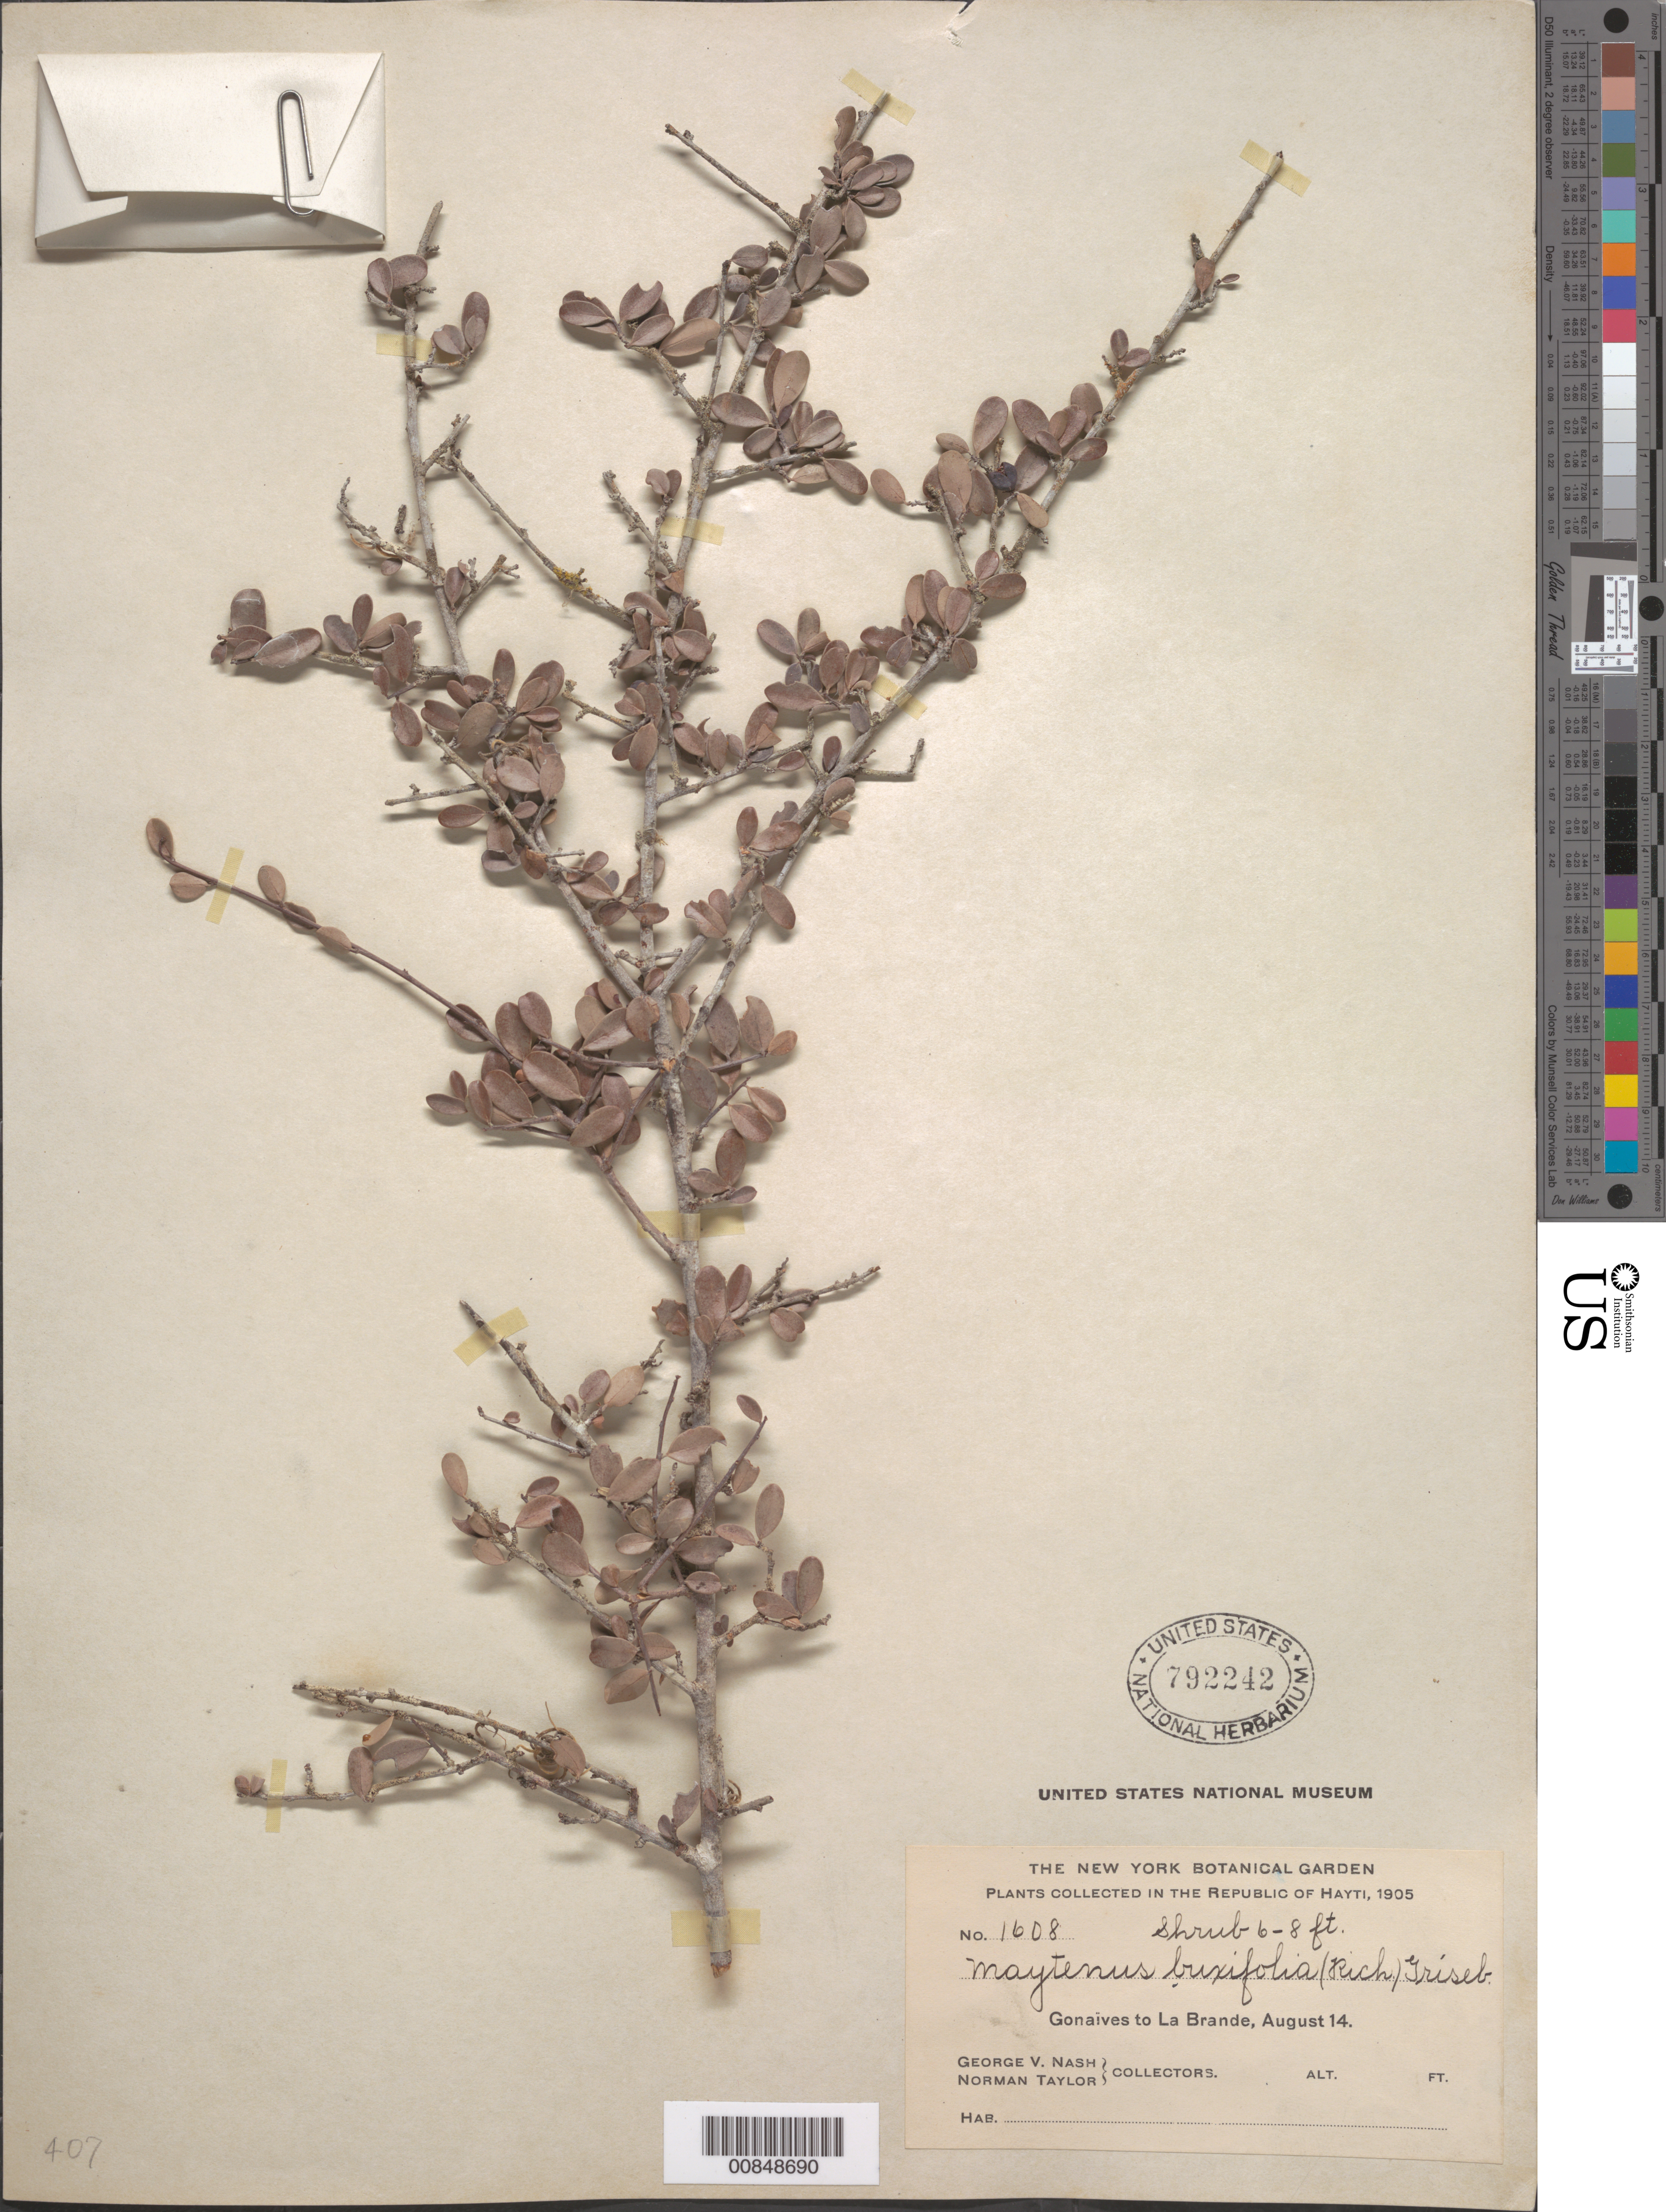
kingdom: Plantae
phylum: Tracheophyta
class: Magnoliopsida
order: Celastrales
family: Celastraceae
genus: Maytenus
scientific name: Maytenus buxifolia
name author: (A. Rich.) Griseb.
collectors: G. V. Nash & N. Taylor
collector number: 1608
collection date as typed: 14 Aug 1905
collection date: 1905-08-14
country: Haiti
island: Hispaniola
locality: Gonaives to La Brande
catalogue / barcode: US 792242